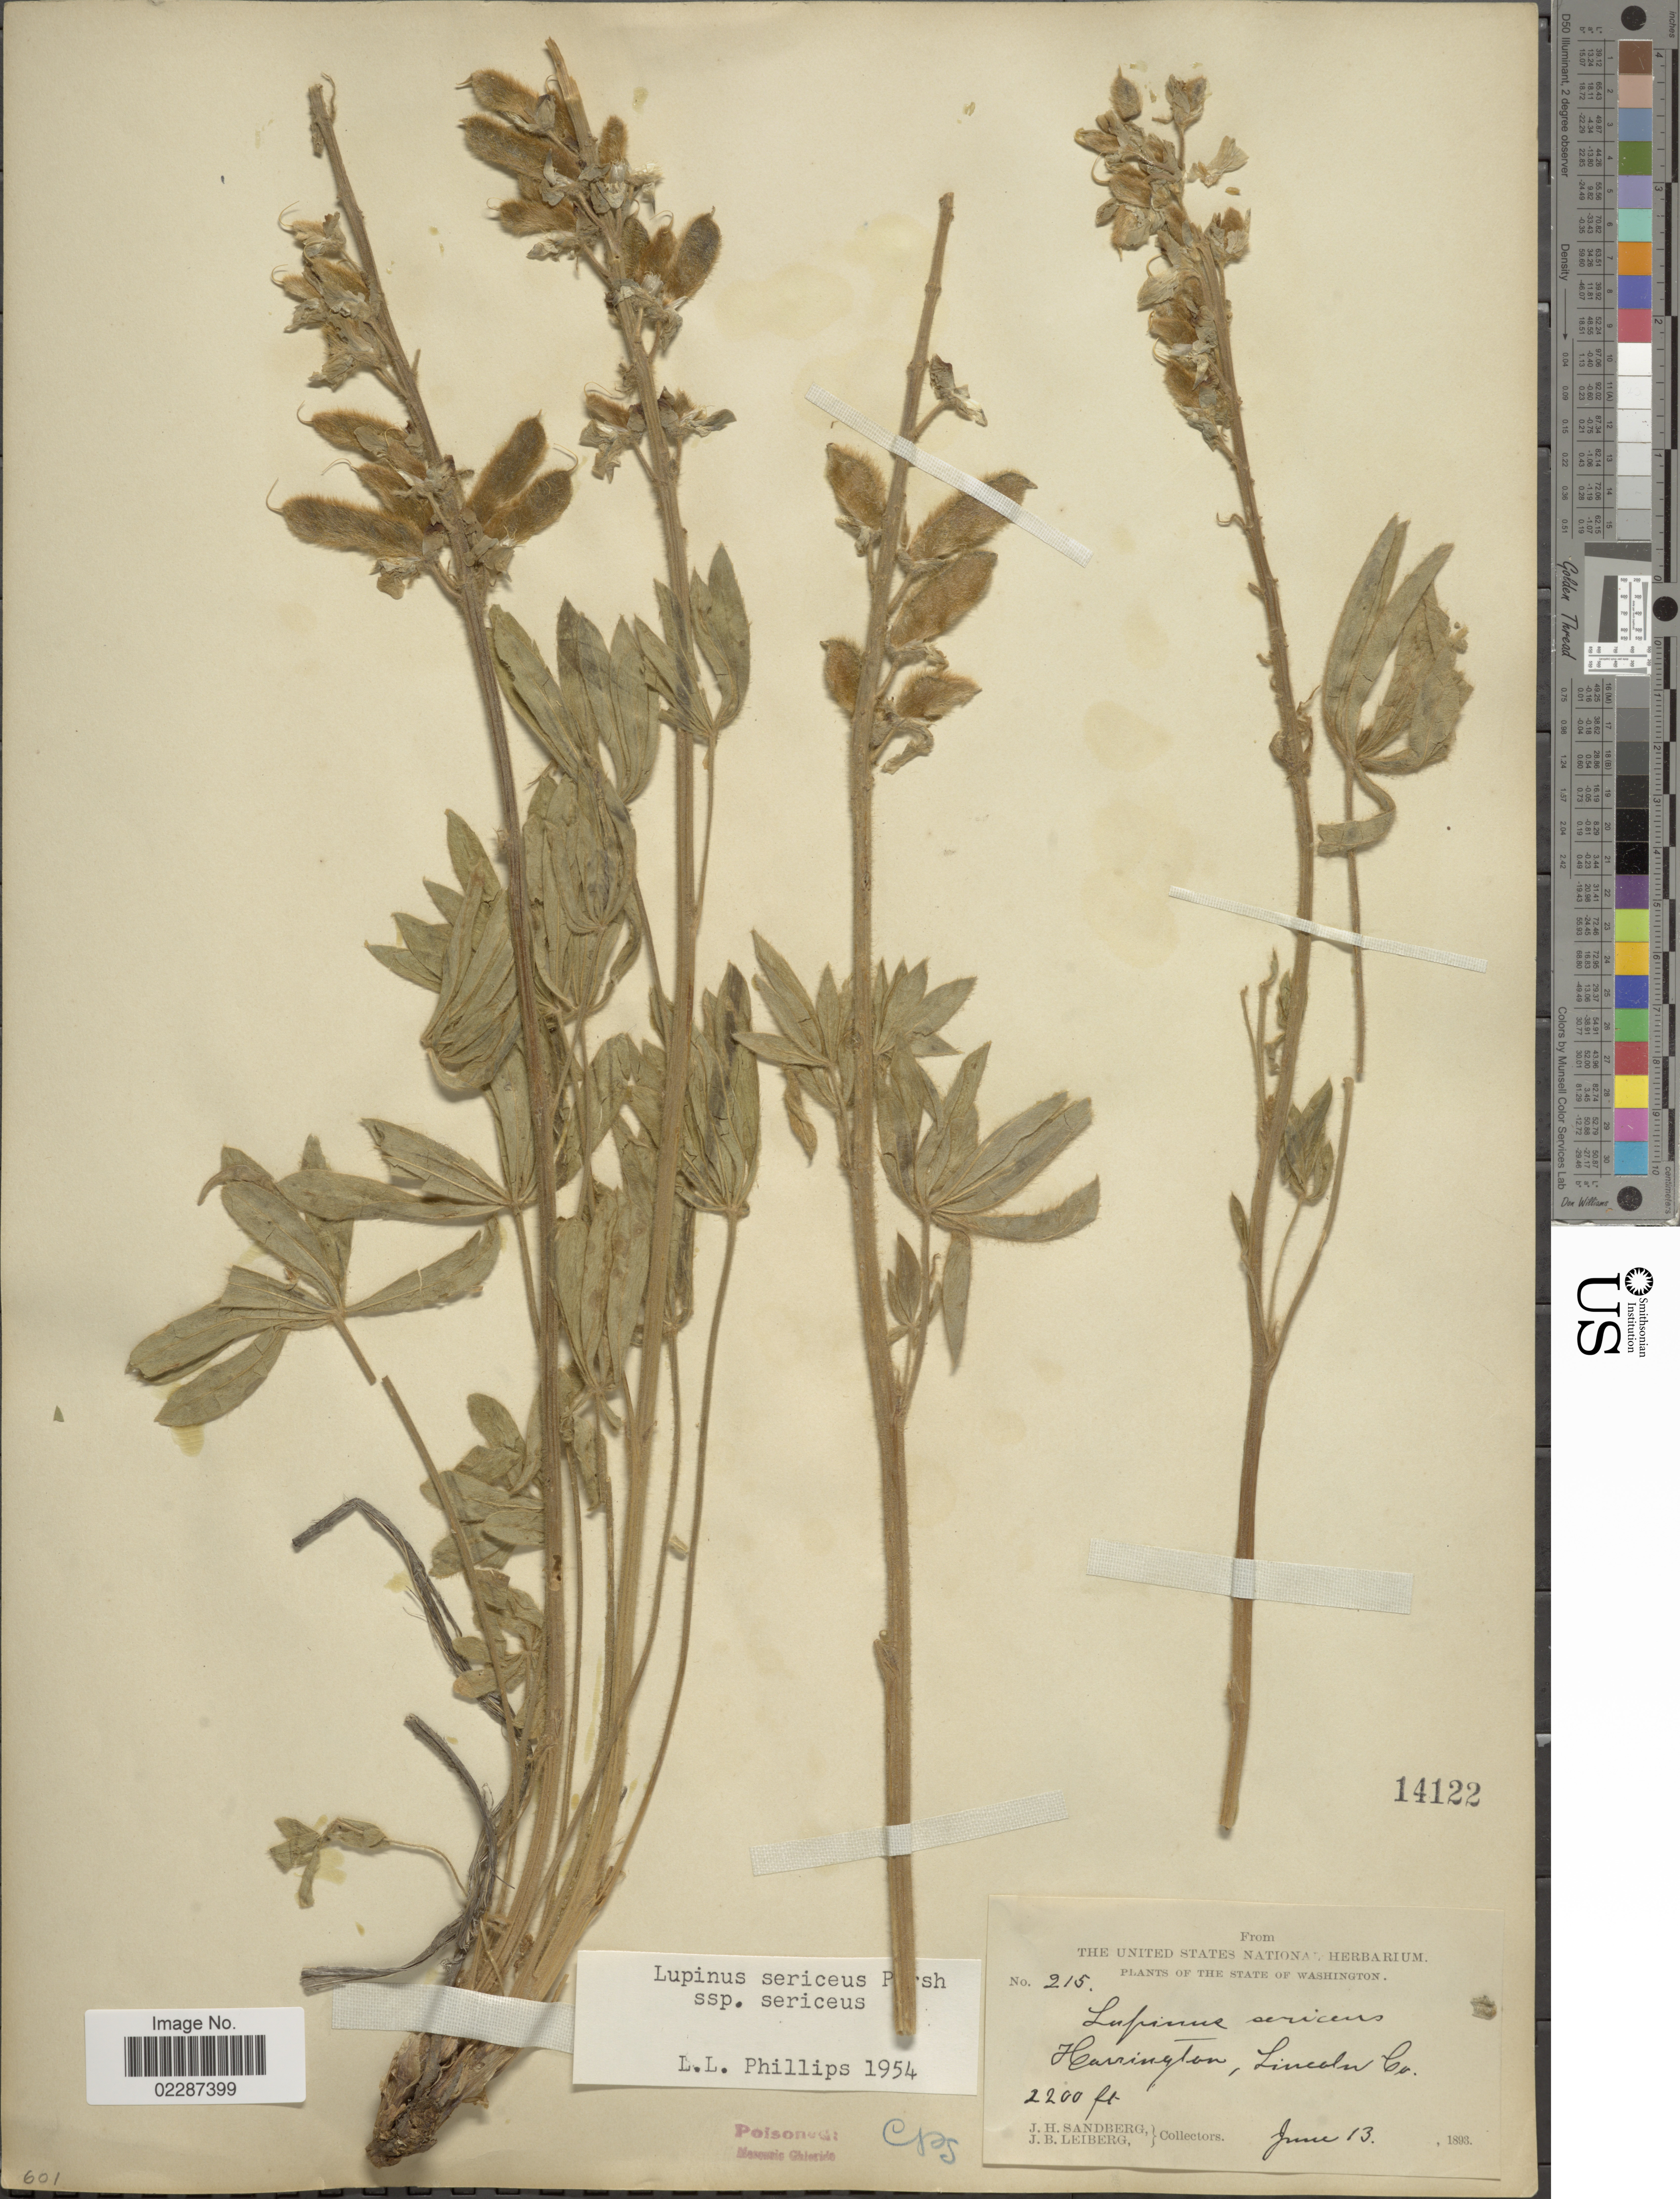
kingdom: Plantae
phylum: Tracheophyta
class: Magnoliopsida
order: Fabales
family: Fabaceae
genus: Lupinus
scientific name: Lupinus sericeus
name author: Pursh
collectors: J. H. Sandberg & J. B. Leiberg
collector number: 215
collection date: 1893-06-13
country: United States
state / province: Washington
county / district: Lincoln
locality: Harrington, Lincoln Co.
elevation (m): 671